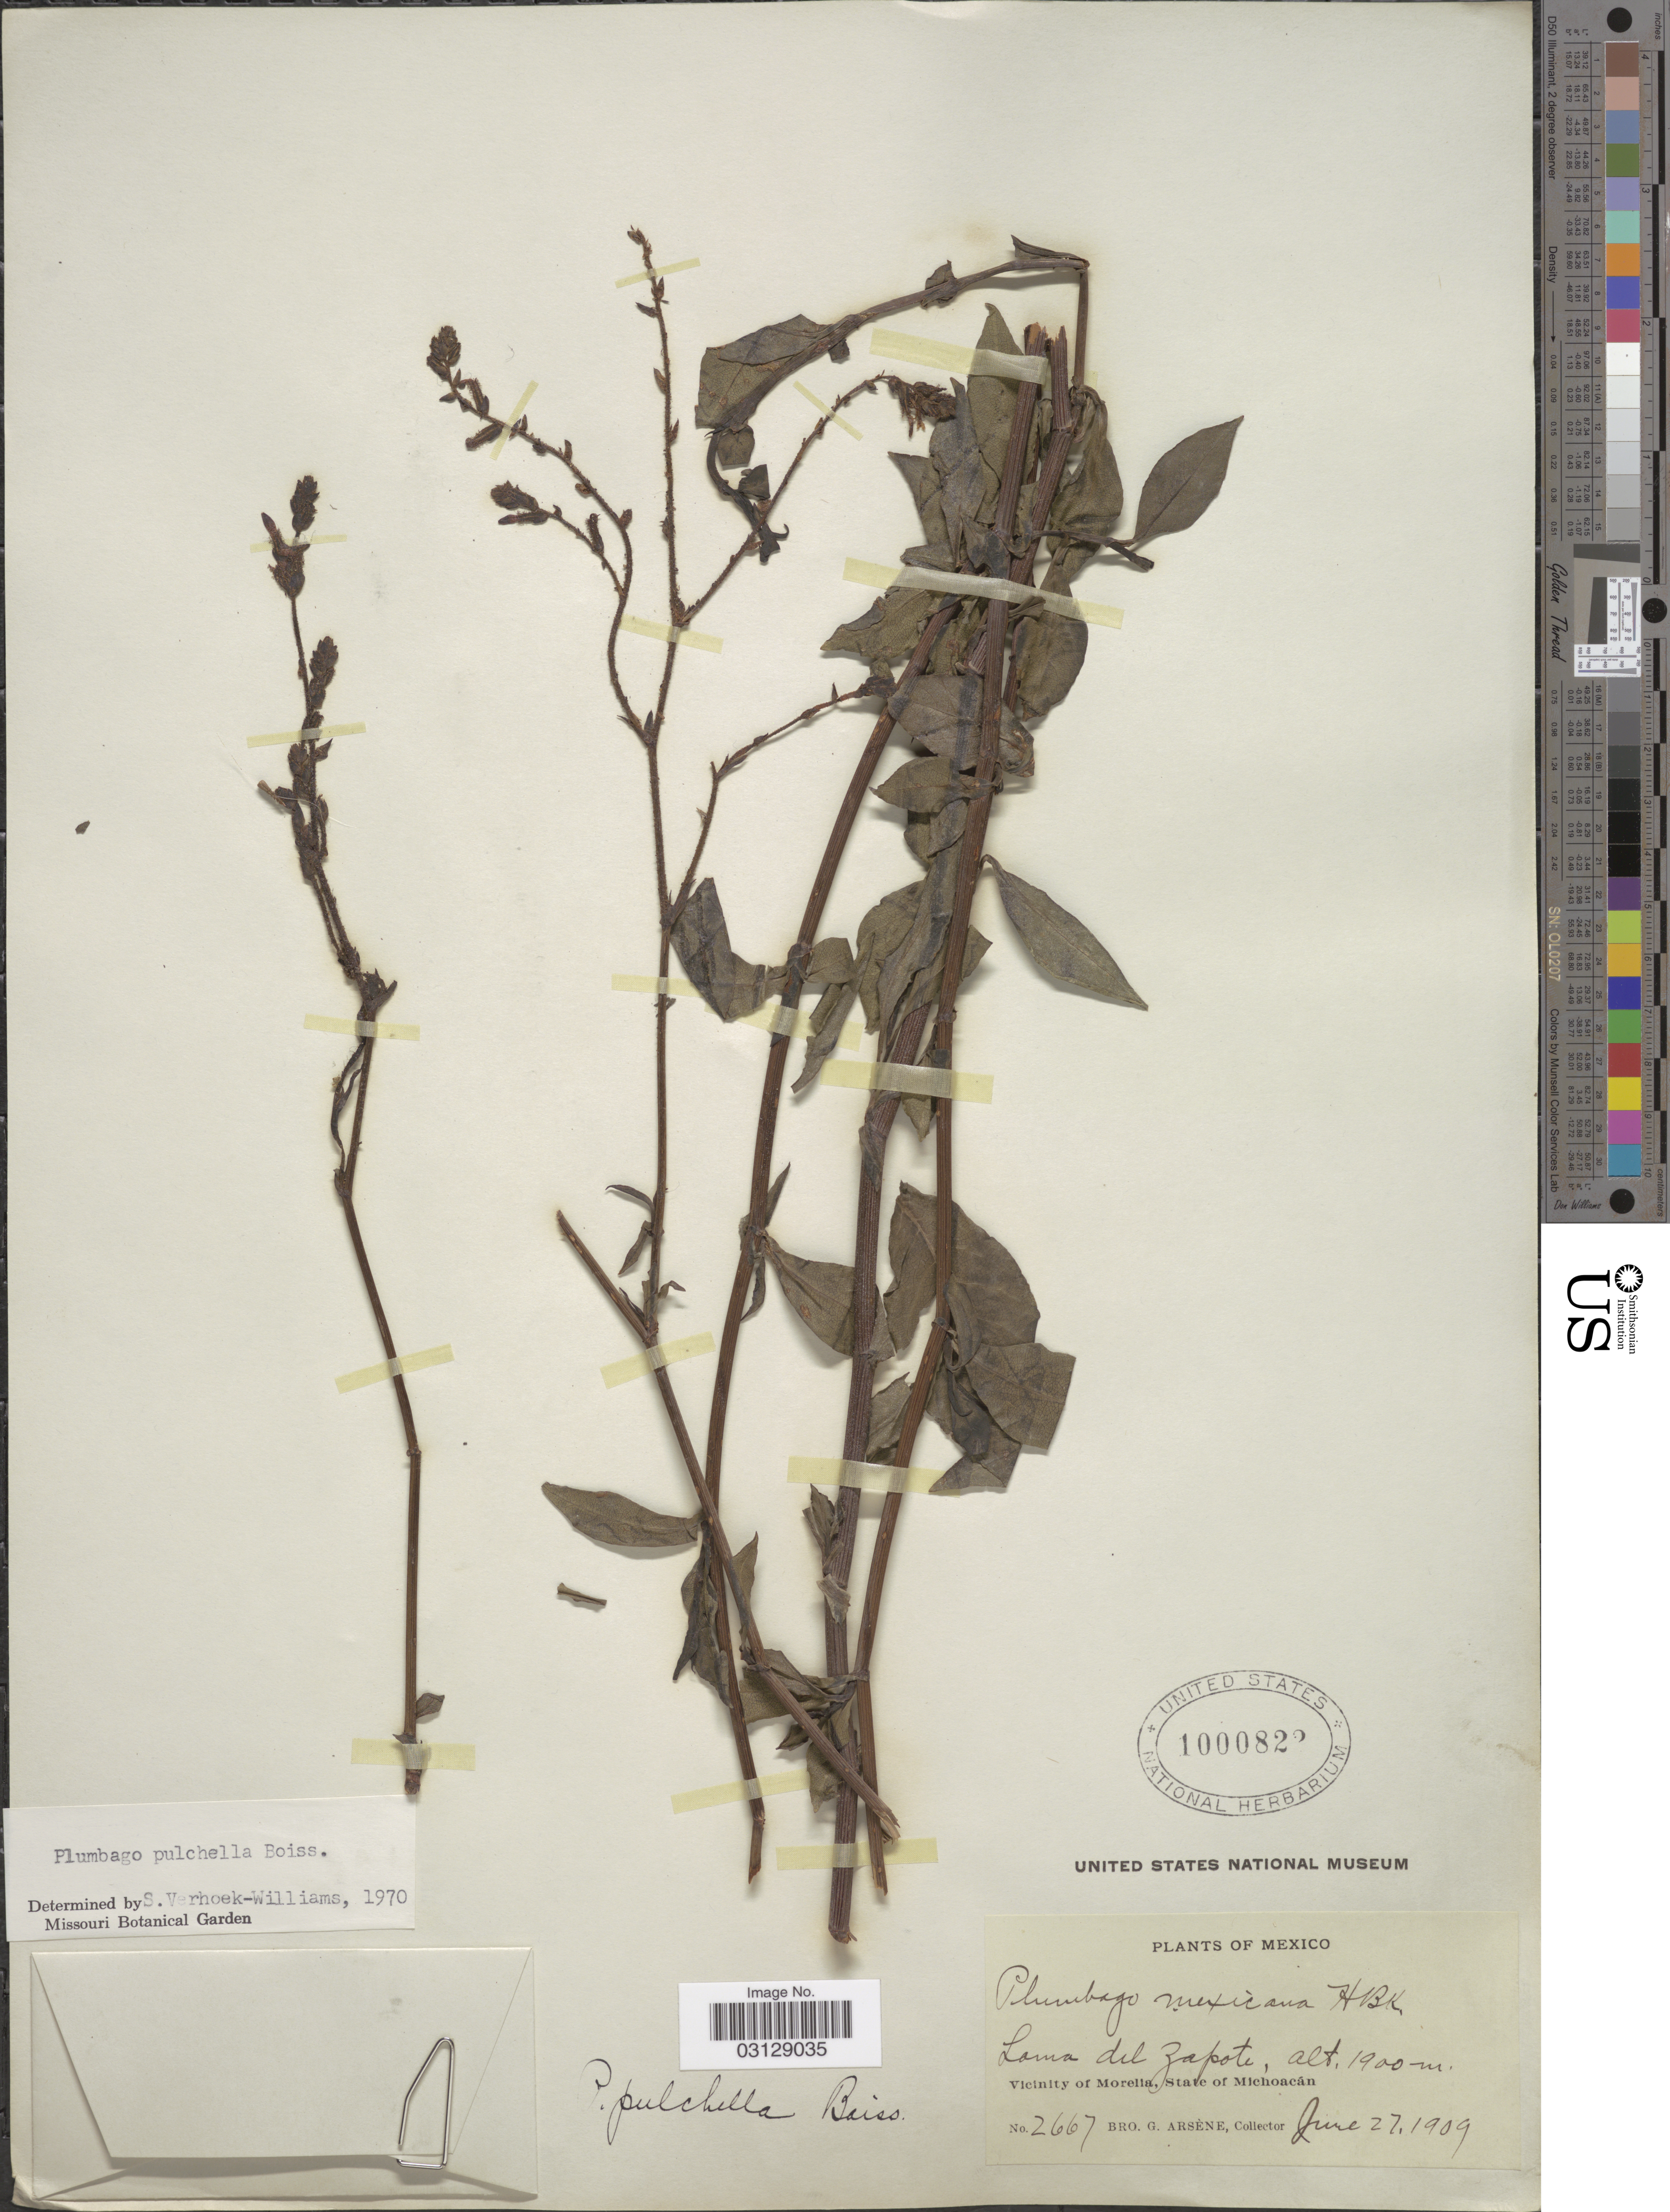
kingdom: Plantae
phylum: Tracheophyta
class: Magnoliopsida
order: Caryophyllales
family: Plumbaginaceae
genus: Plumbago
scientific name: Plumbago pulchella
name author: Boiss.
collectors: Bro. G. Arsène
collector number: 2667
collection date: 1909-06-27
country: Mexico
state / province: Michoacán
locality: Loma del Zapote. Vicinity of Morelia.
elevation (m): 1900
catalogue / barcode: US 1000822